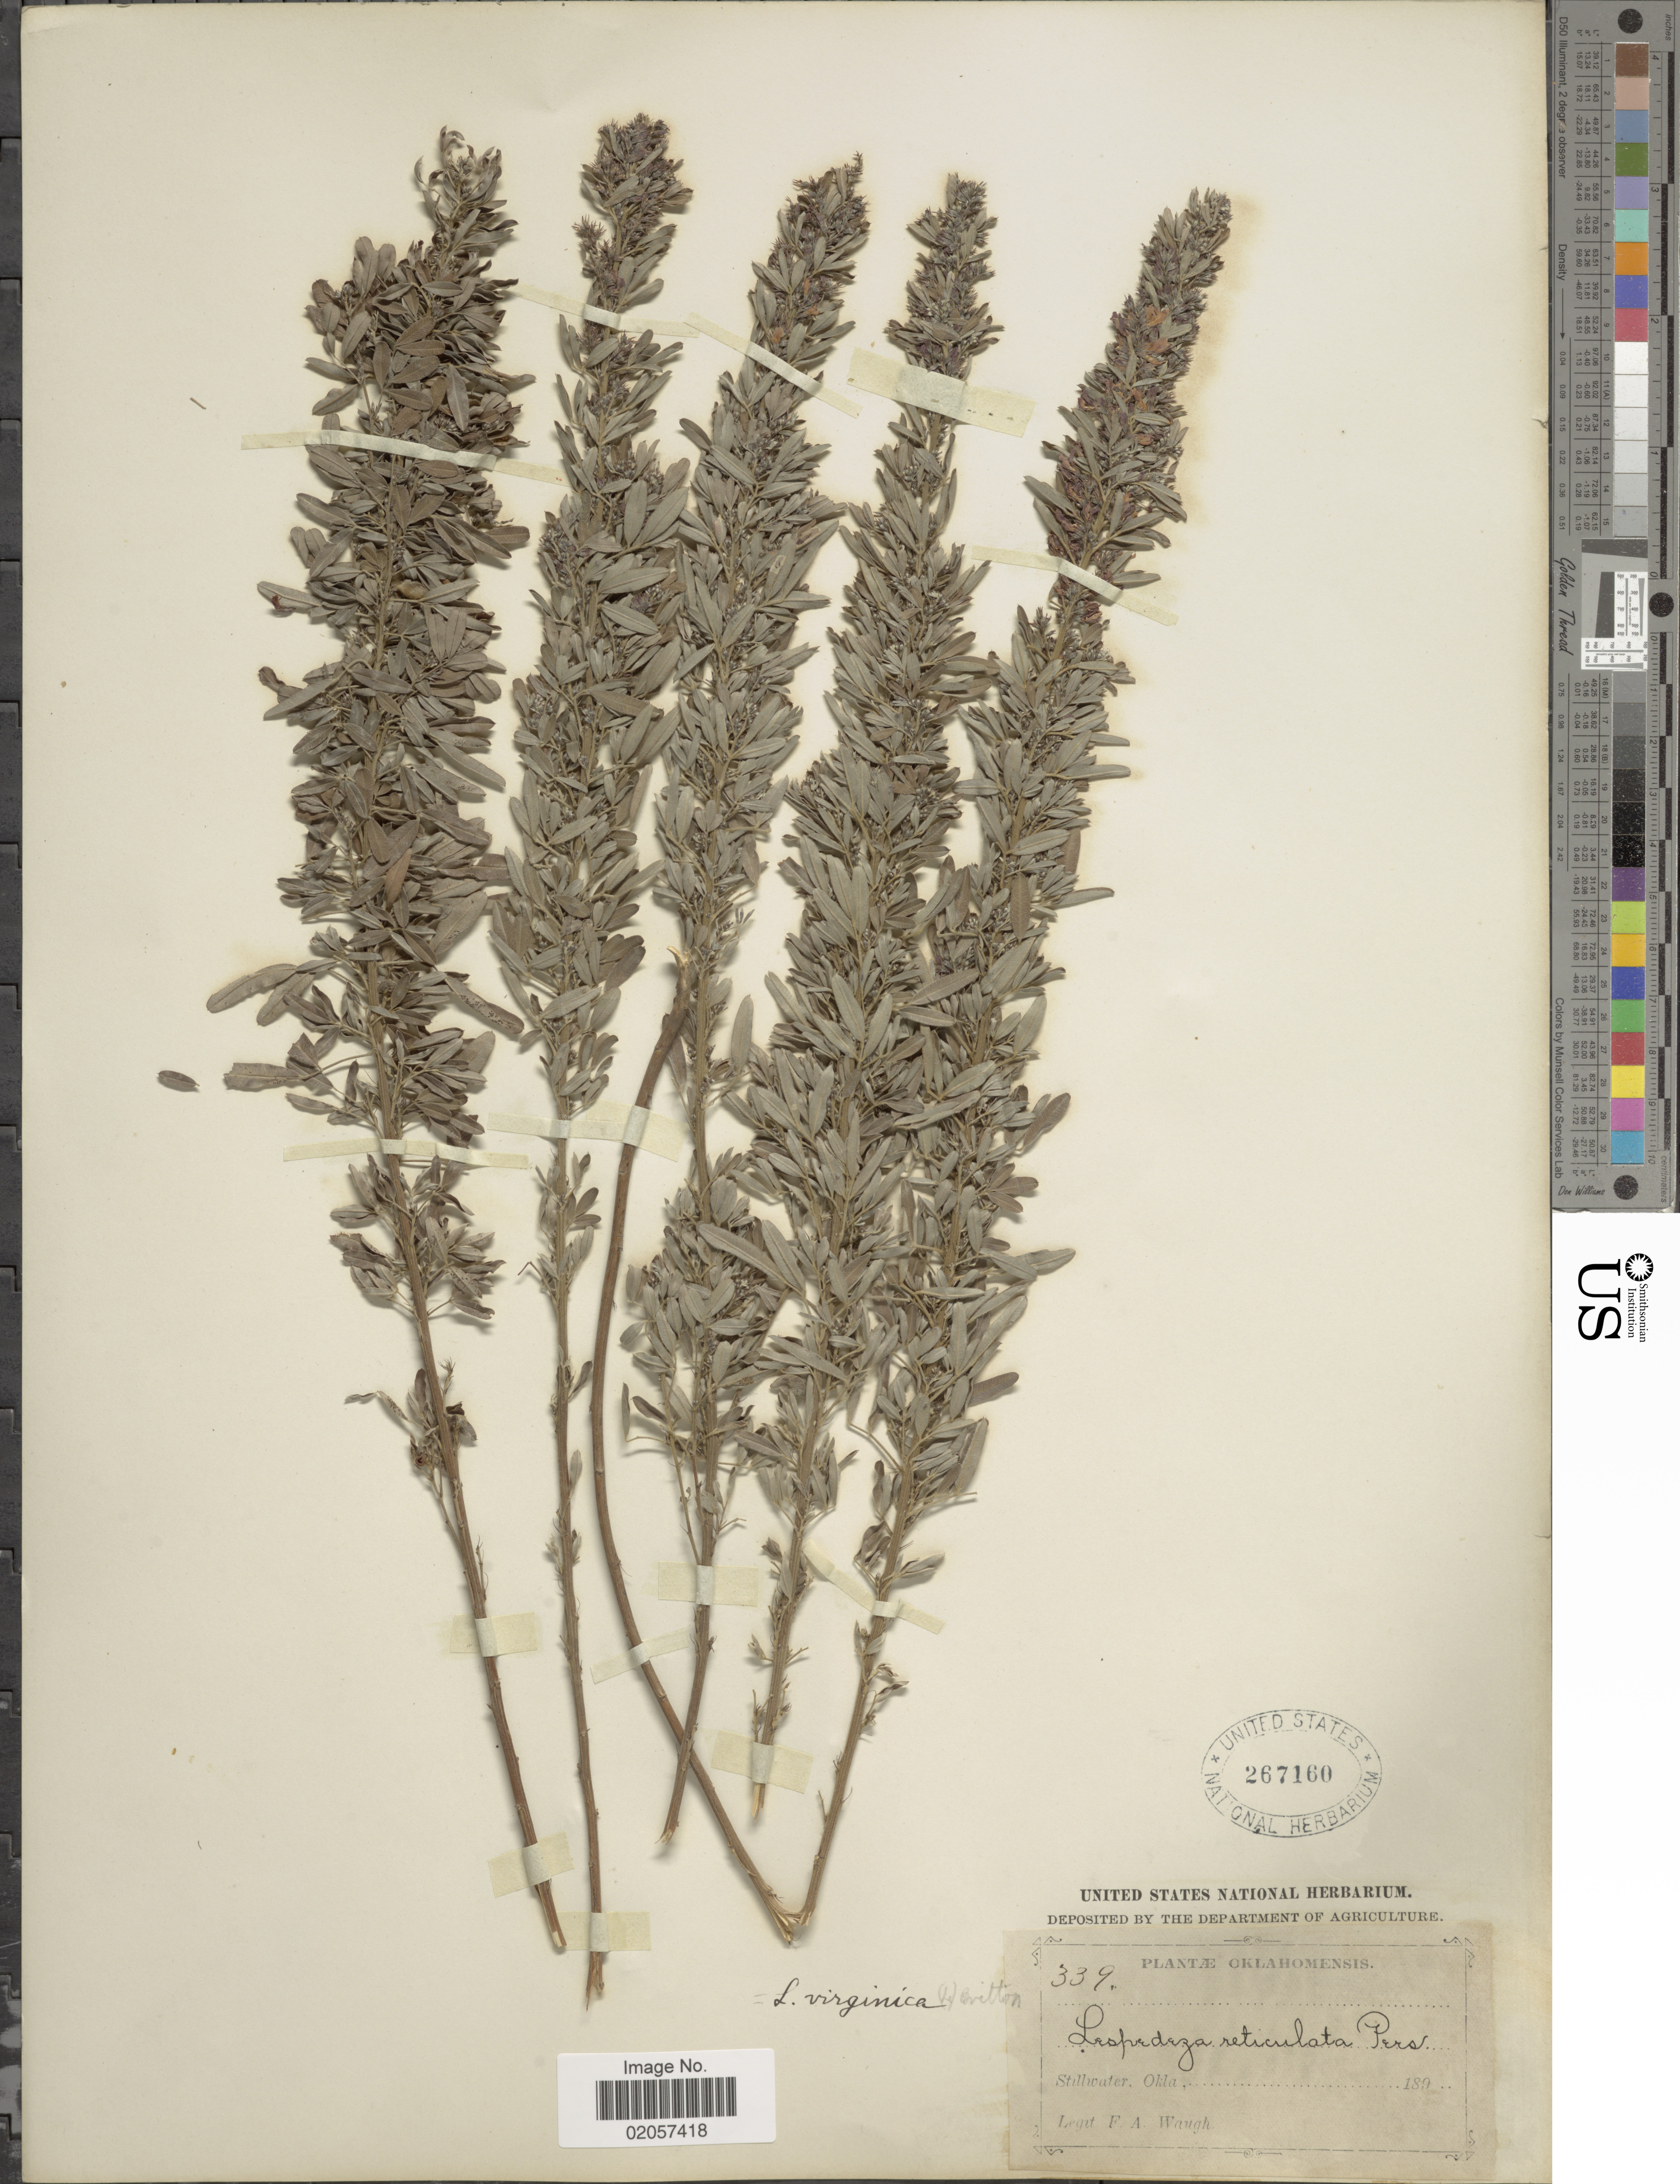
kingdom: Plantae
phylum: Tracheophyta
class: Magnoliopsida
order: Fabales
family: Fabaceae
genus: Lespedeza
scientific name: Lespedeza virginica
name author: (L.) Britton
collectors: F. Waugh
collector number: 339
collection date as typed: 189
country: United States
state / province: Oklahoma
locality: Sillwater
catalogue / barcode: US 267160